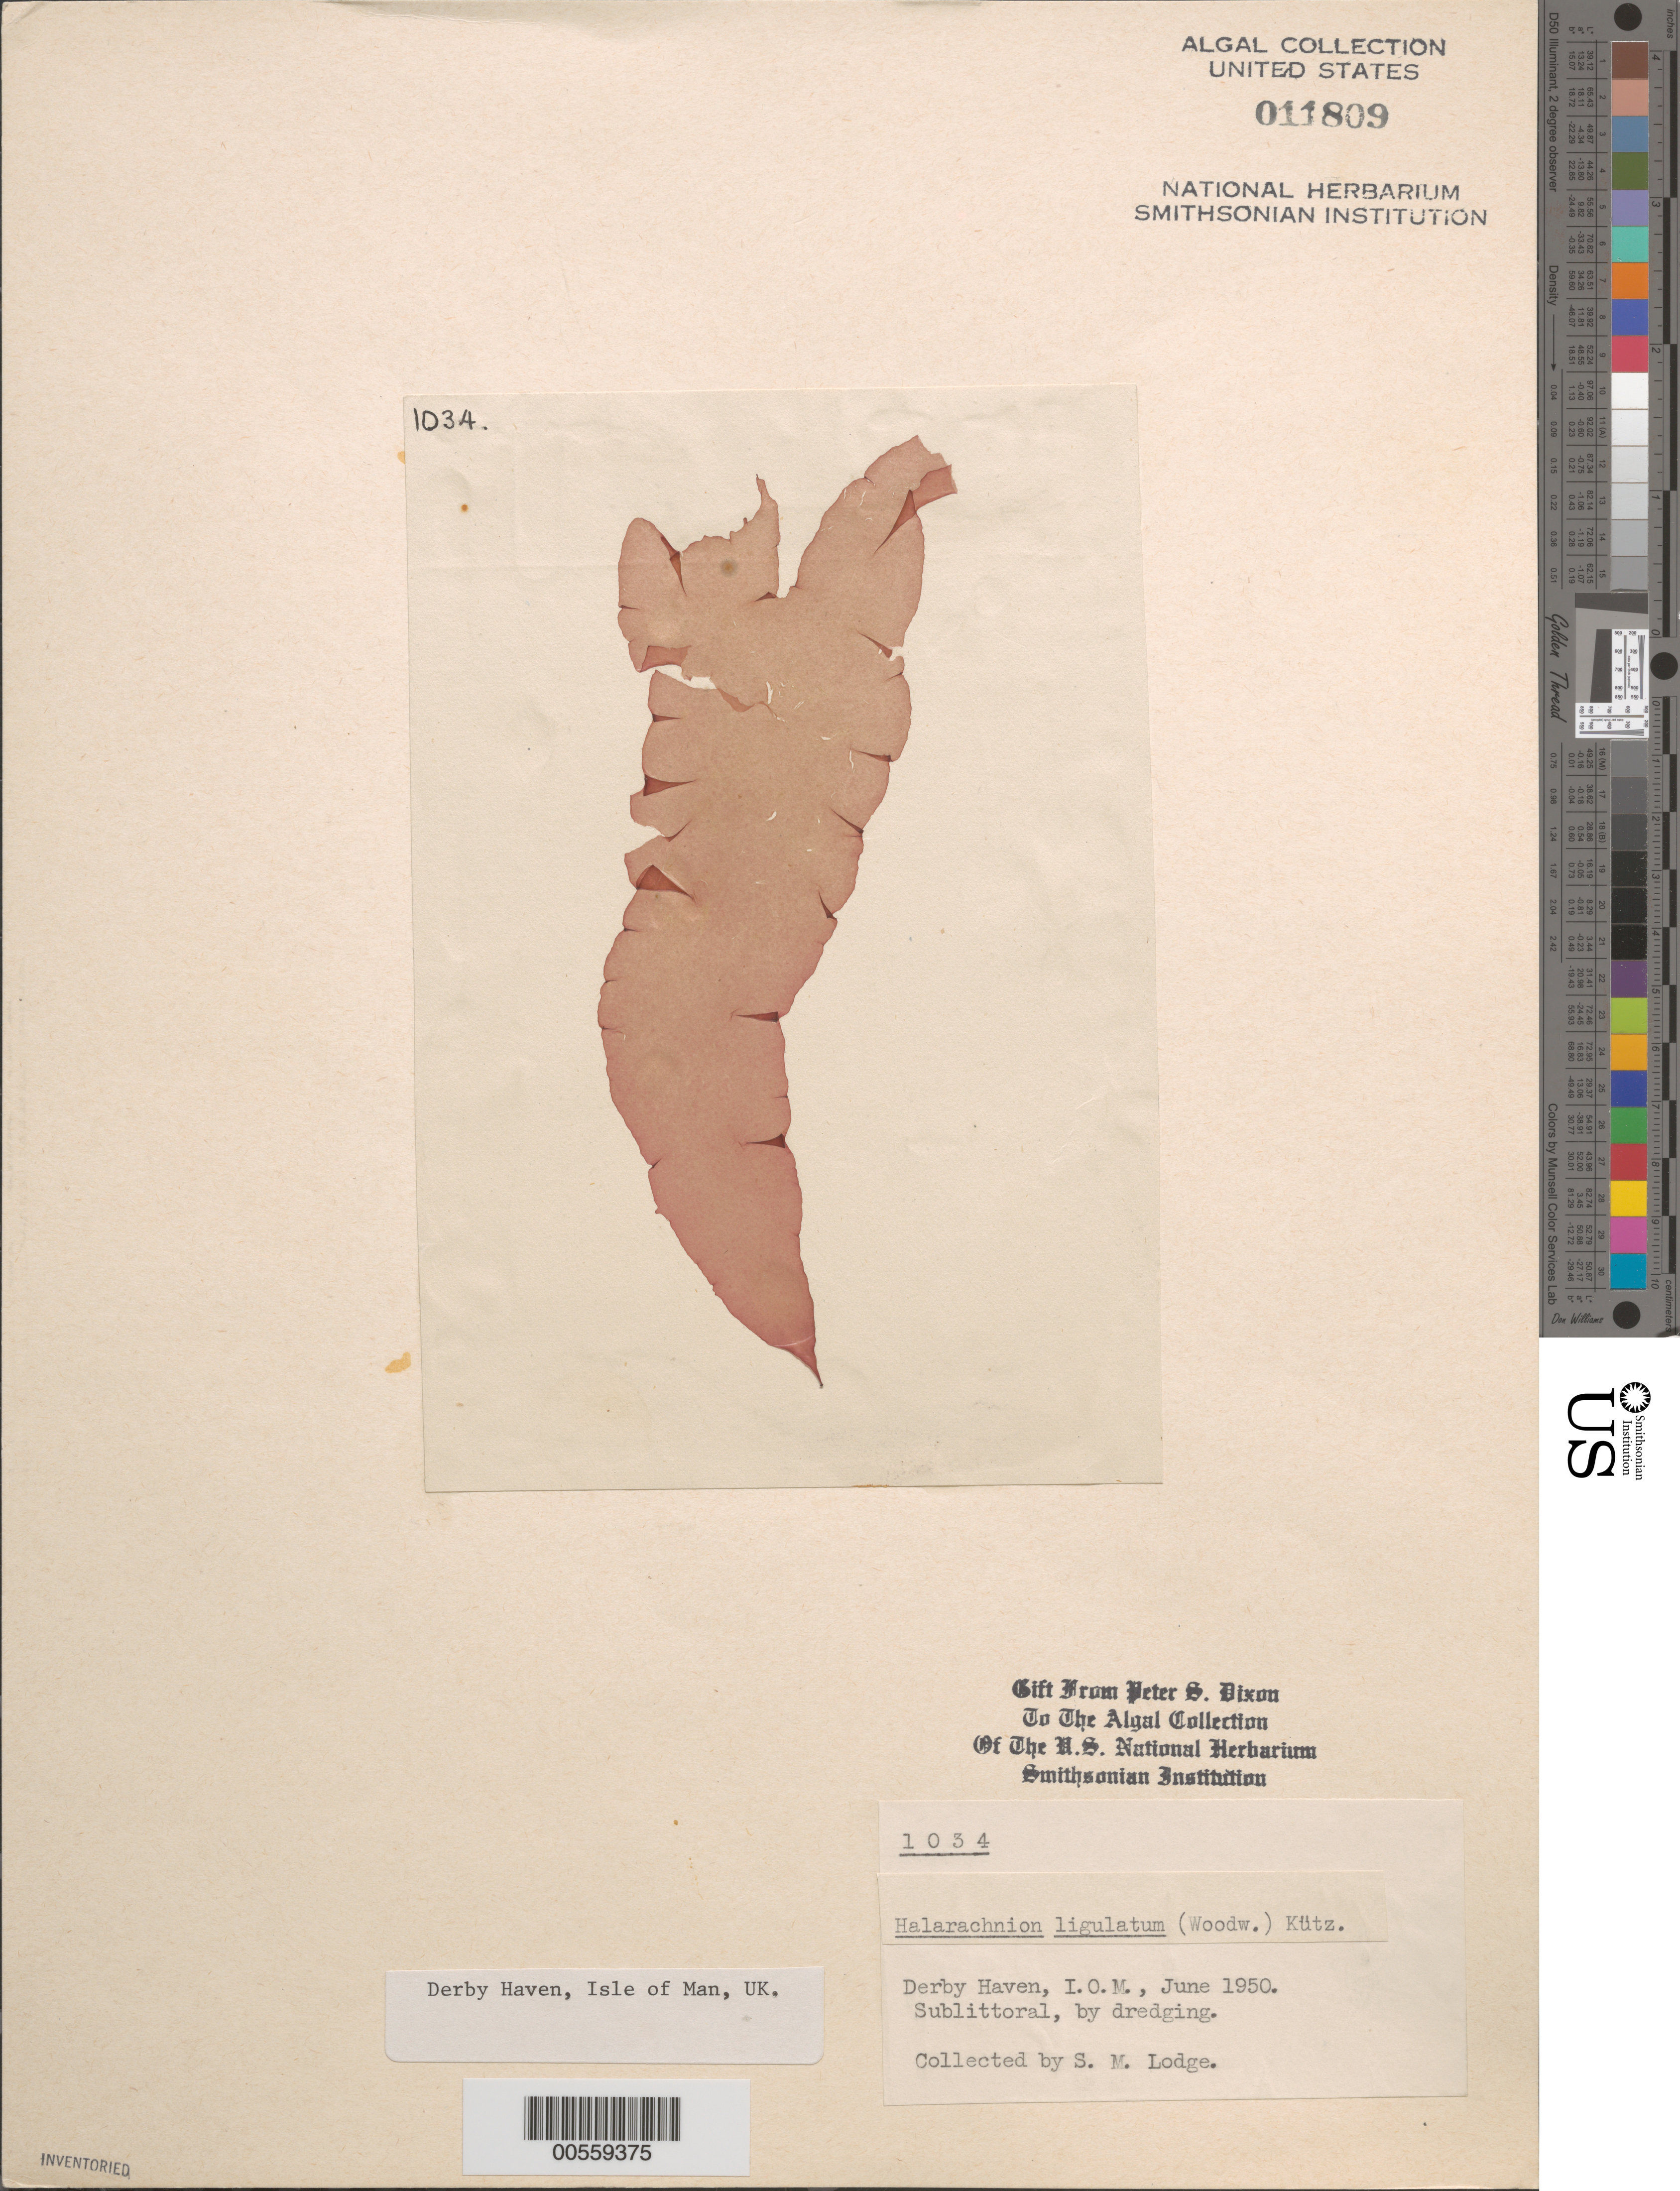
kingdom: Plantae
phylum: Rhodophyta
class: Florideophyceae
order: Gigartinales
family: Furcellariaceae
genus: Halarachnion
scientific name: Halarachnion ligulatum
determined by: Dixon, P. S.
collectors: S. Lodge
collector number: PSD 1034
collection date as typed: Jun 1950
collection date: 1950-06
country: United Kingdom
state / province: England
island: Isle of Man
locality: Derby Haven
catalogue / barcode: US 11809